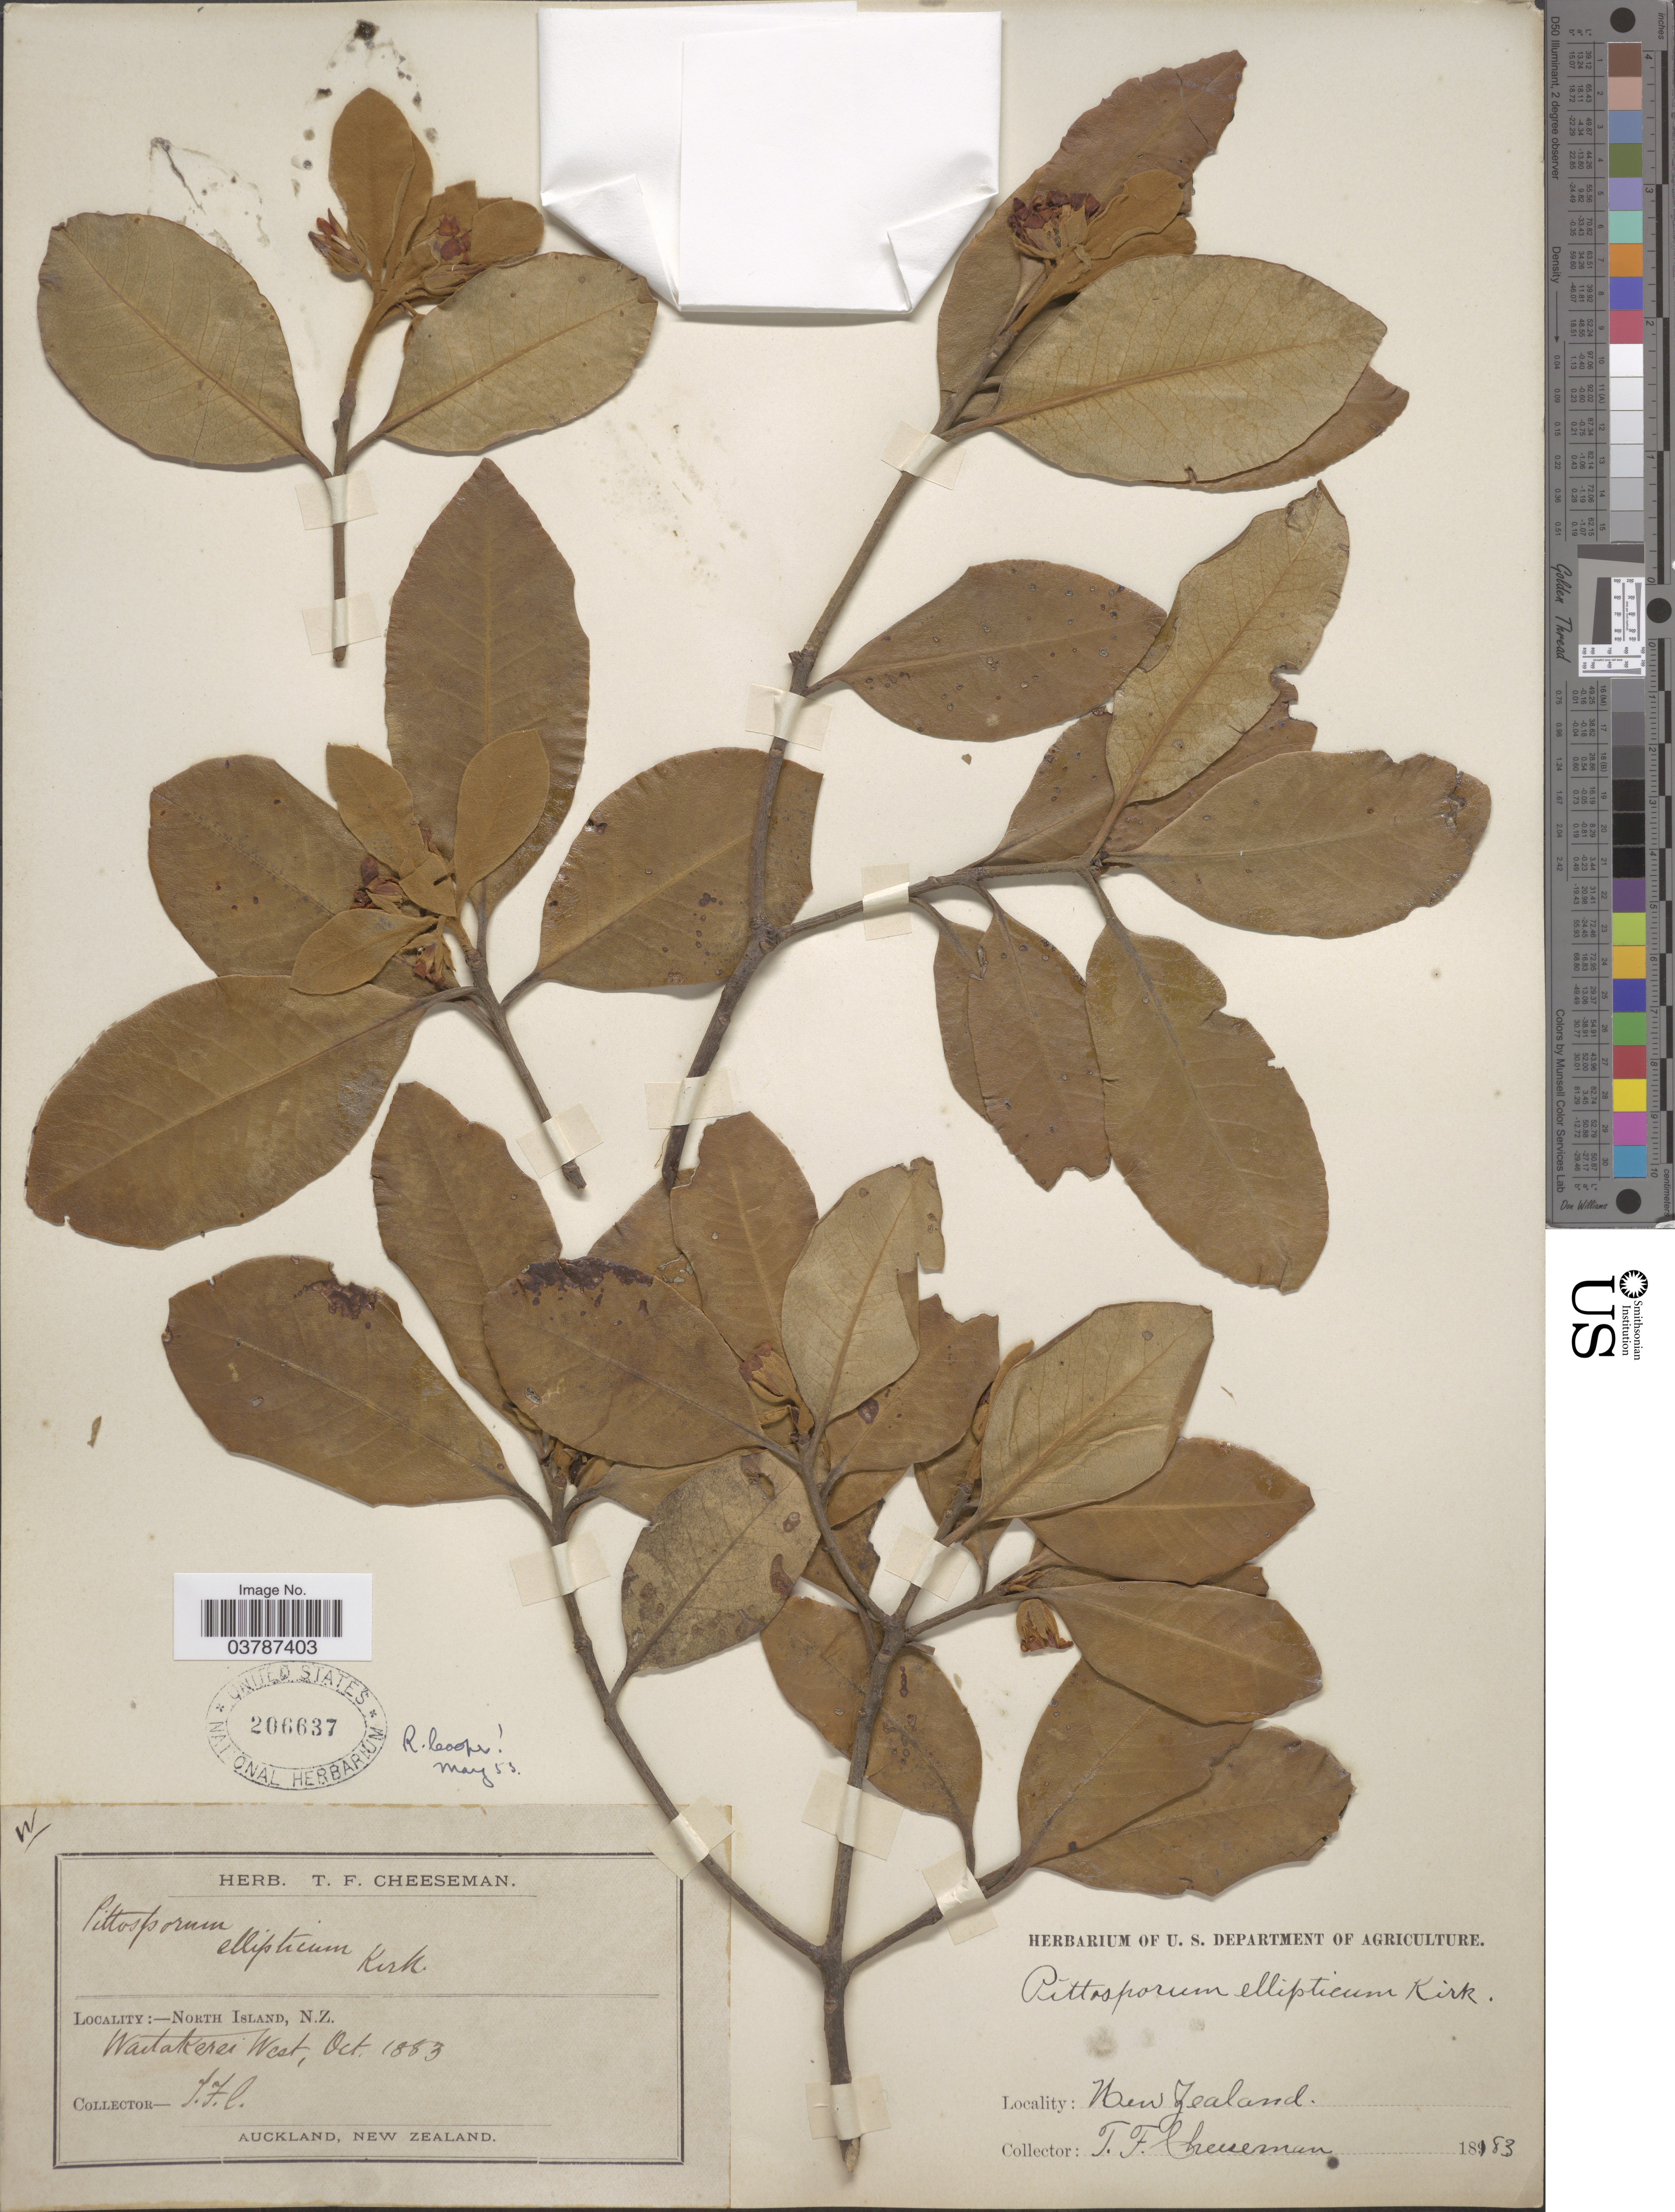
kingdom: Plantae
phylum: Tracheophyta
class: Magnoliopsida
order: Apiales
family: Pittosporaceae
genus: Pittosporum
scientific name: Pittosporum ellipticum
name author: Kirk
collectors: T. F. Cheeseman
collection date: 1883-10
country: New Zealand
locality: North Island. Waitakere West.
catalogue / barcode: US 206637